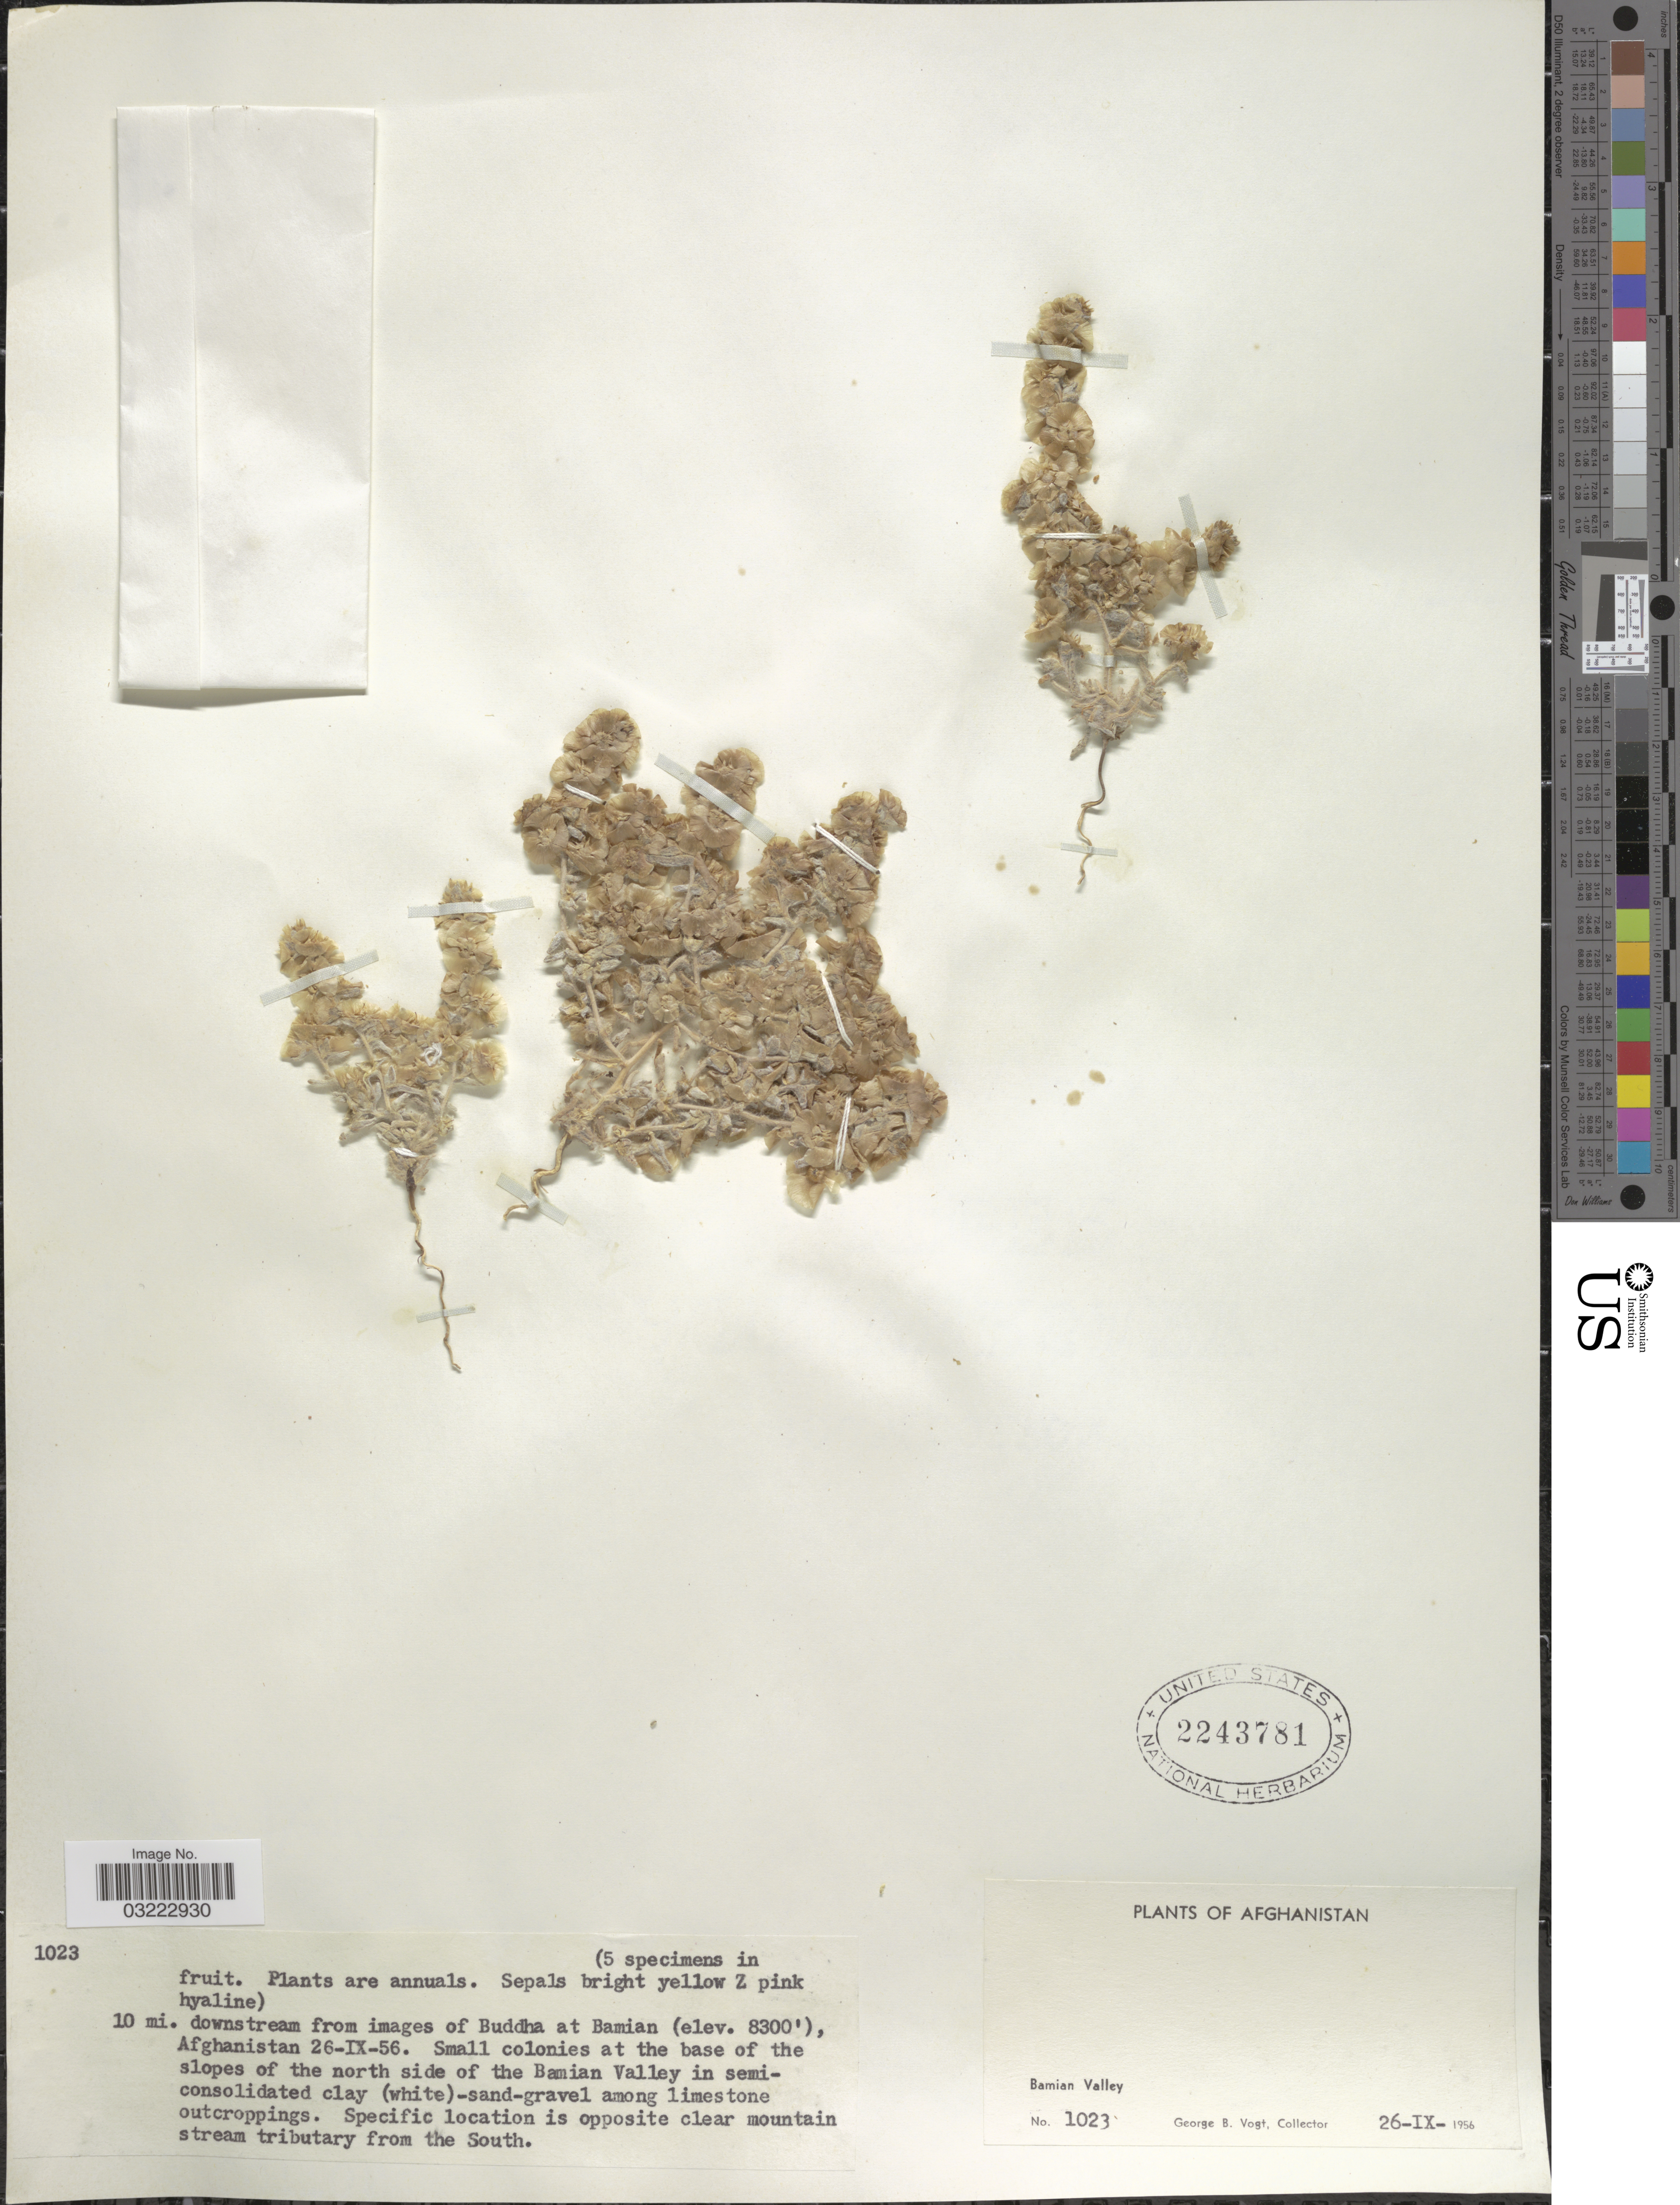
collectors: G. B. Vogt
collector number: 1023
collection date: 1956-09-26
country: Afghanistan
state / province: Bamian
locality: Bamian Valley. 10 mi. downstream from images of Buddha at Bamian. At the base of the slopes of the north side of the Bamian Valley.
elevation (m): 2530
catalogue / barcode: US 2243781